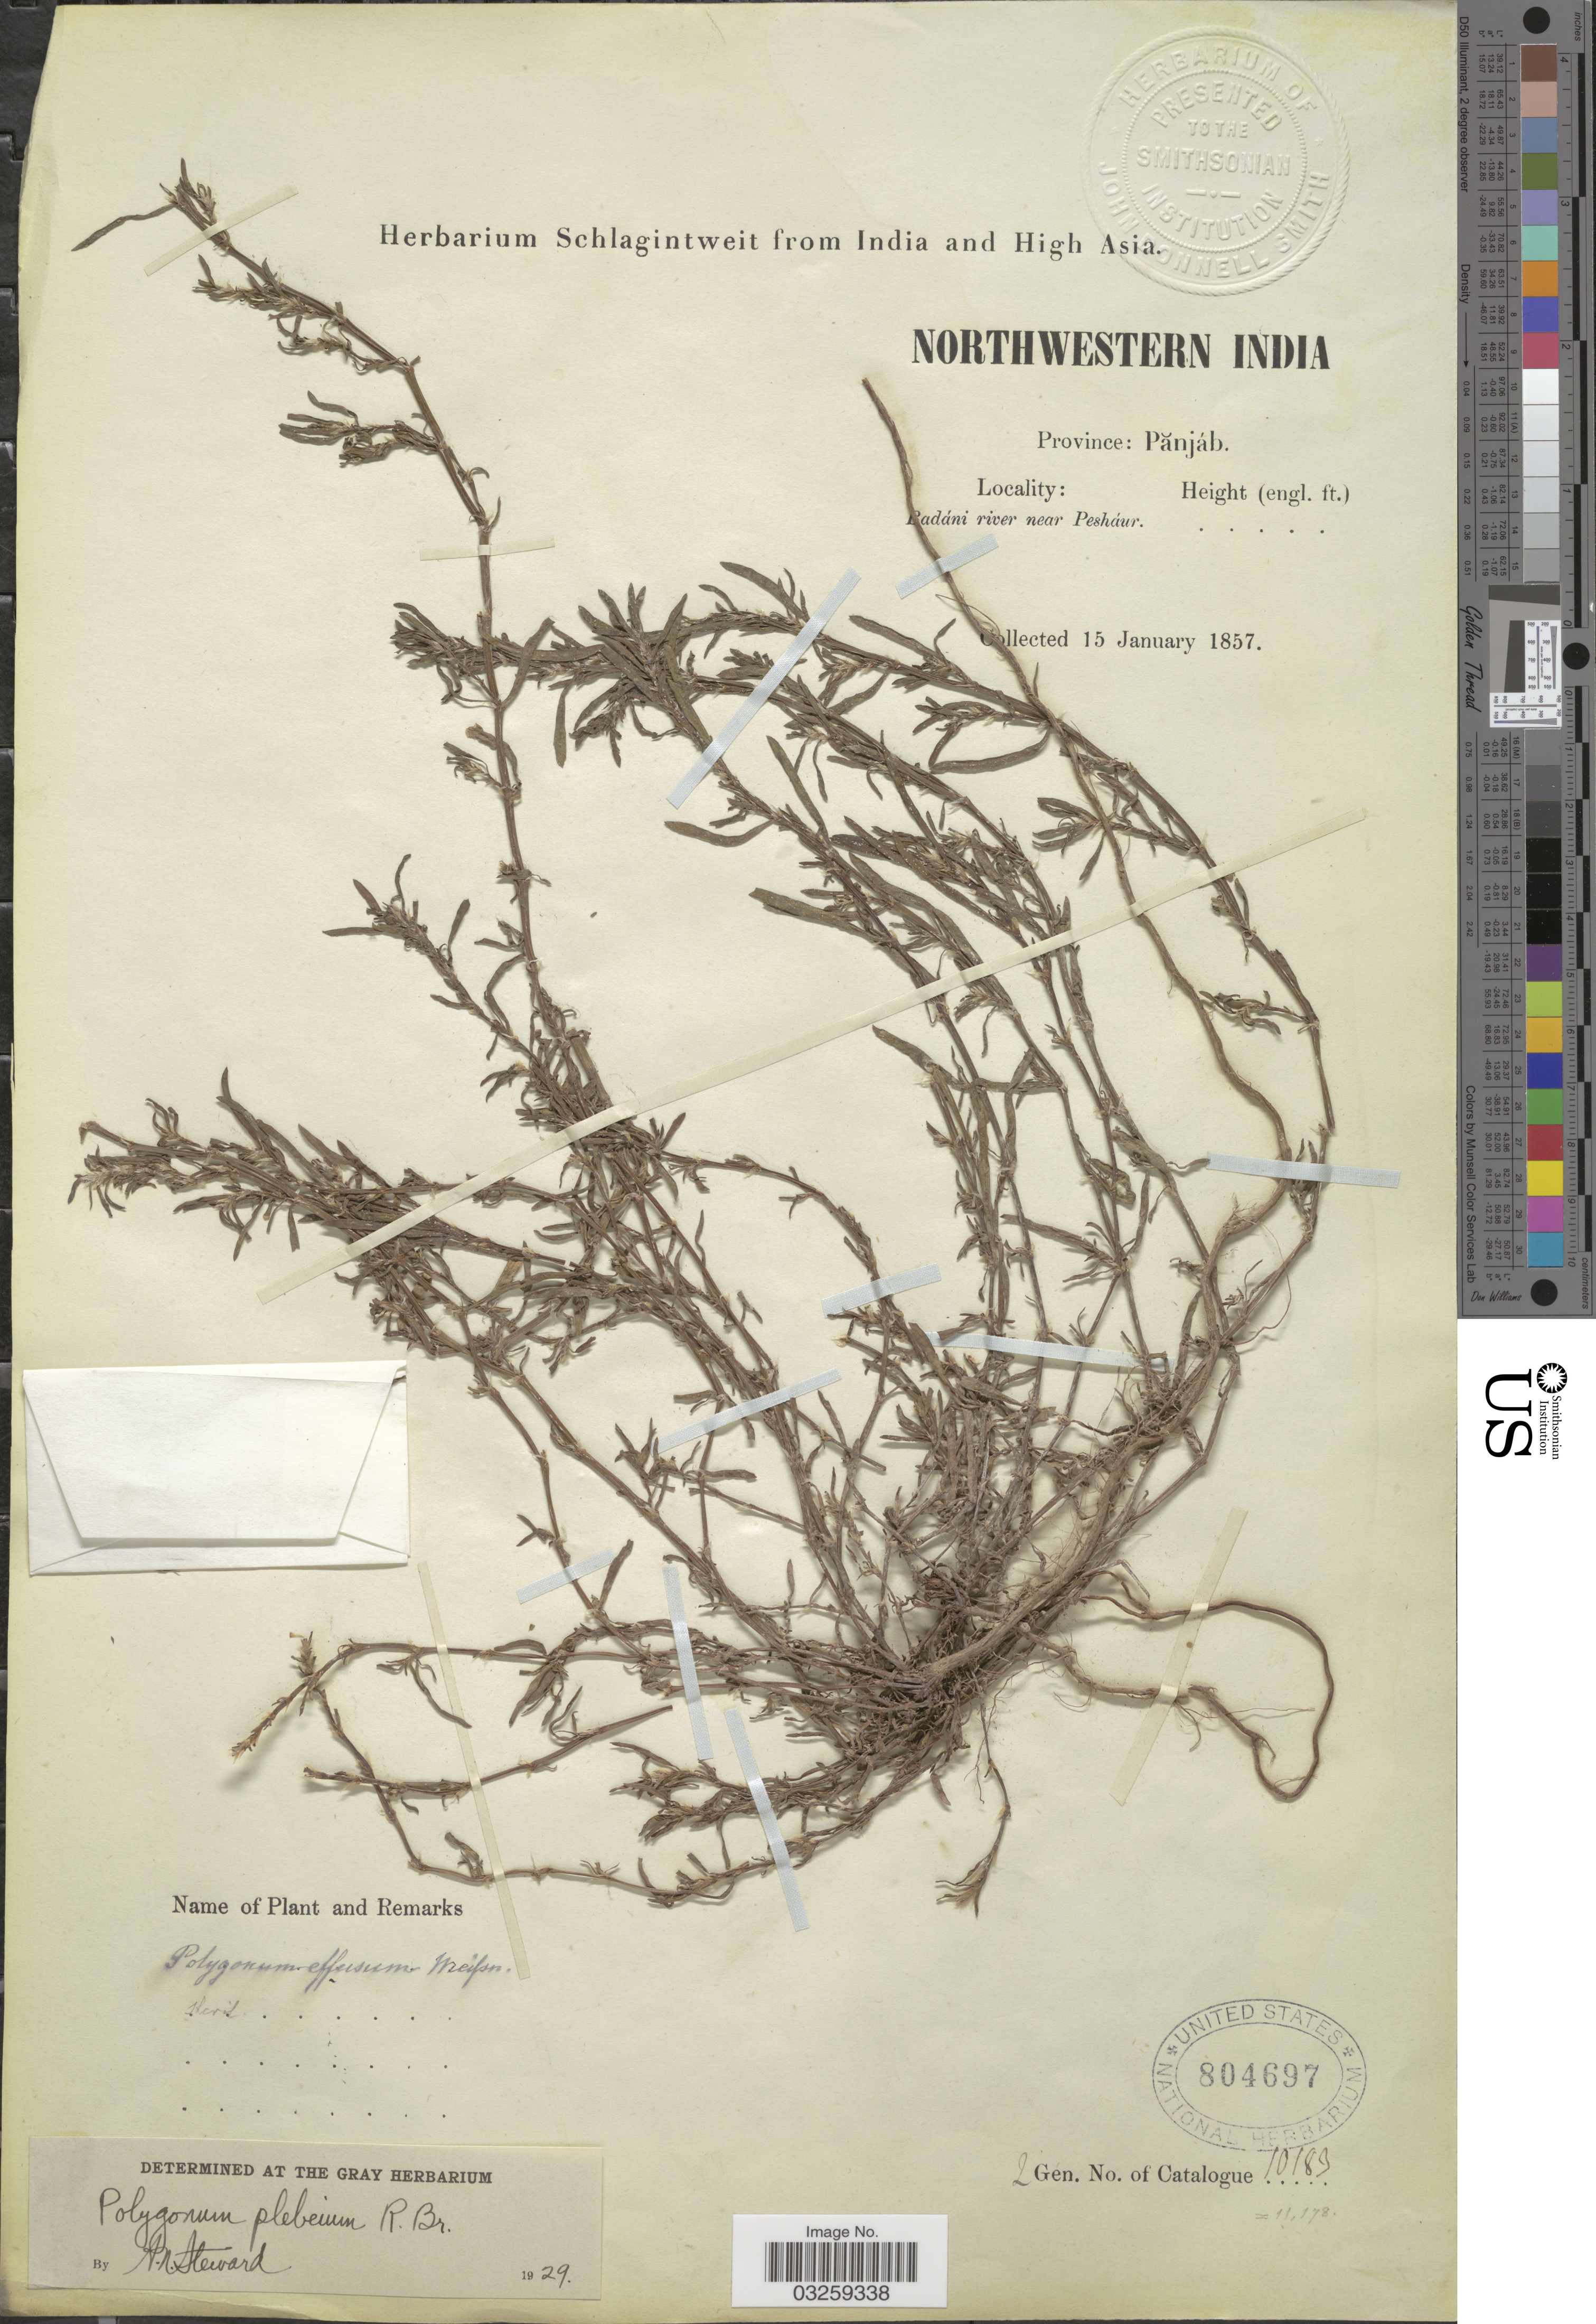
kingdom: Plantae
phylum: Tracheophyta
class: Magnoliopsida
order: Caryophyllales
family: Polygonaceae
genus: Polygonum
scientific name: Polygonum plebeium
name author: R. Br.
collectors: ex herb. Schlagintweit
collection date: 1857-01-15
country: India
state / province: Punjab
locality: Northwestern India. Province: Pănjáb. [illegible text]adáni river near Pesháur.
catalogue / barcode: US 804697